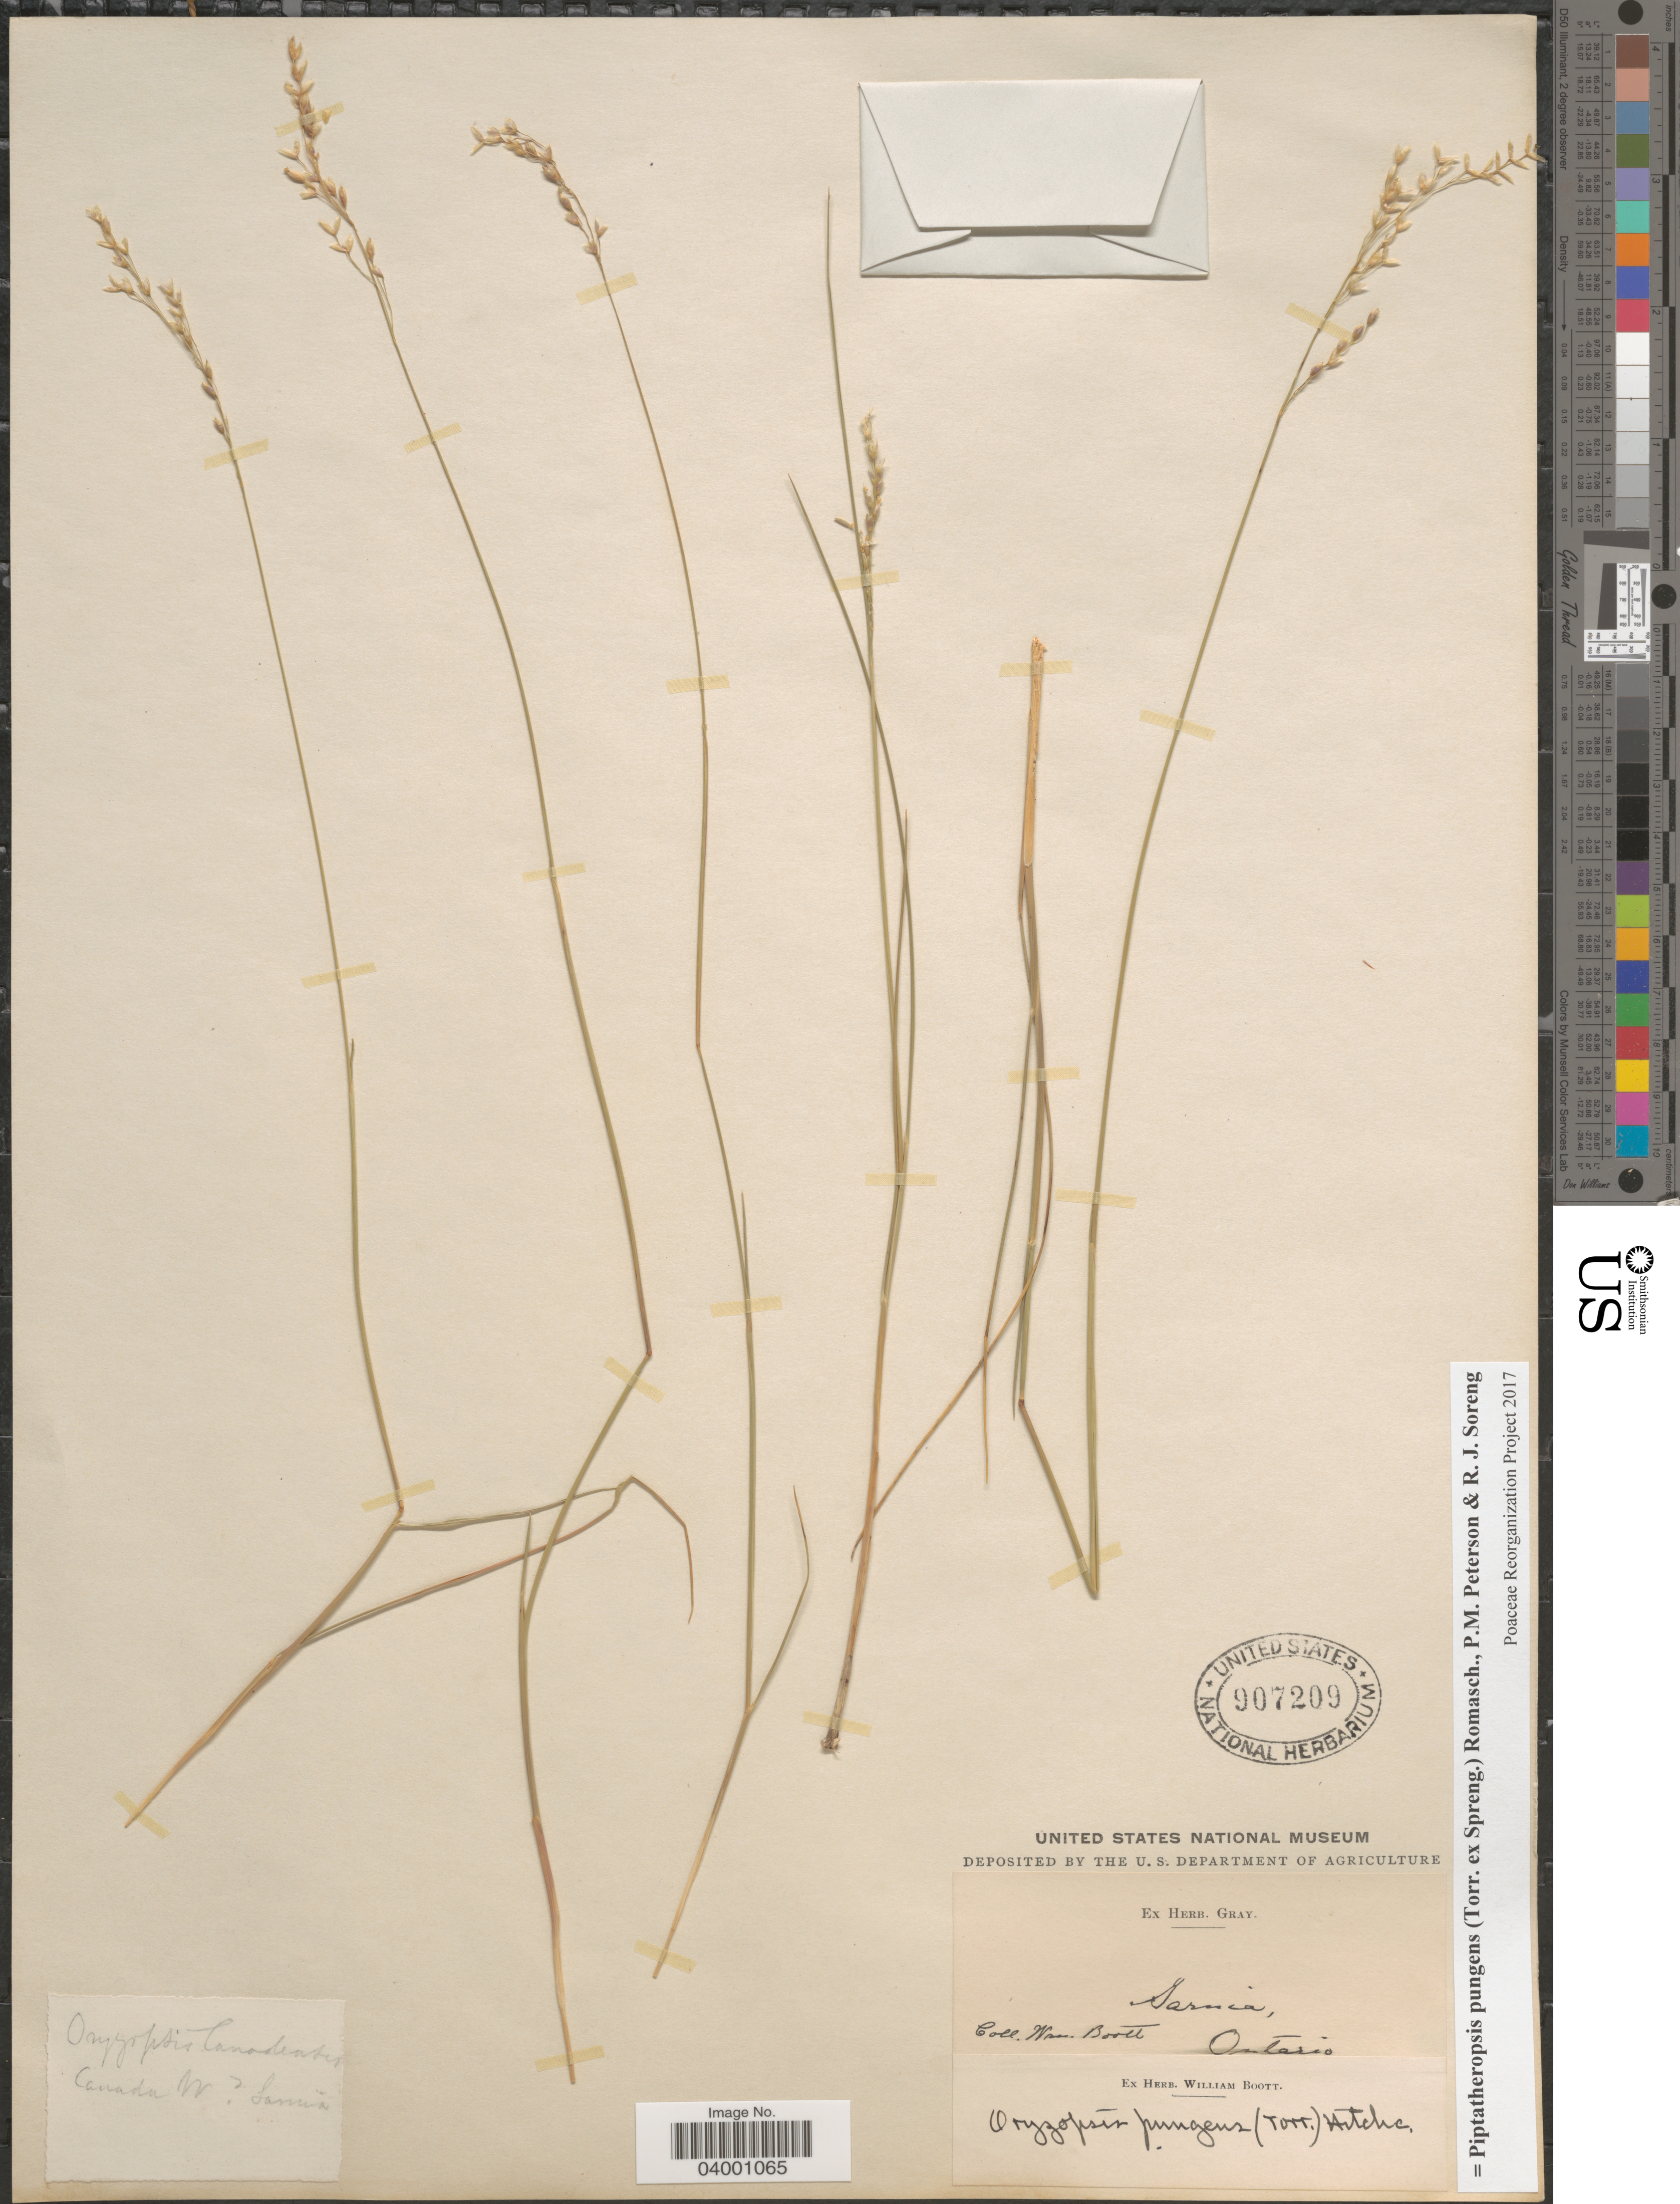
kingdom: Plantae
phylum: Tracheophyta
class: Liliopsida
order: Poales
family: Poaceae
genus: Piptatheropsis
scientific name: Piptatheropsis pungens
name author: (Torr. ex Spreng.) Romasch. et al.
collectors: W. Boott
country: Canada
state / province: Ontario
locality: Sarnia.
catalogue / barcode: US 907209